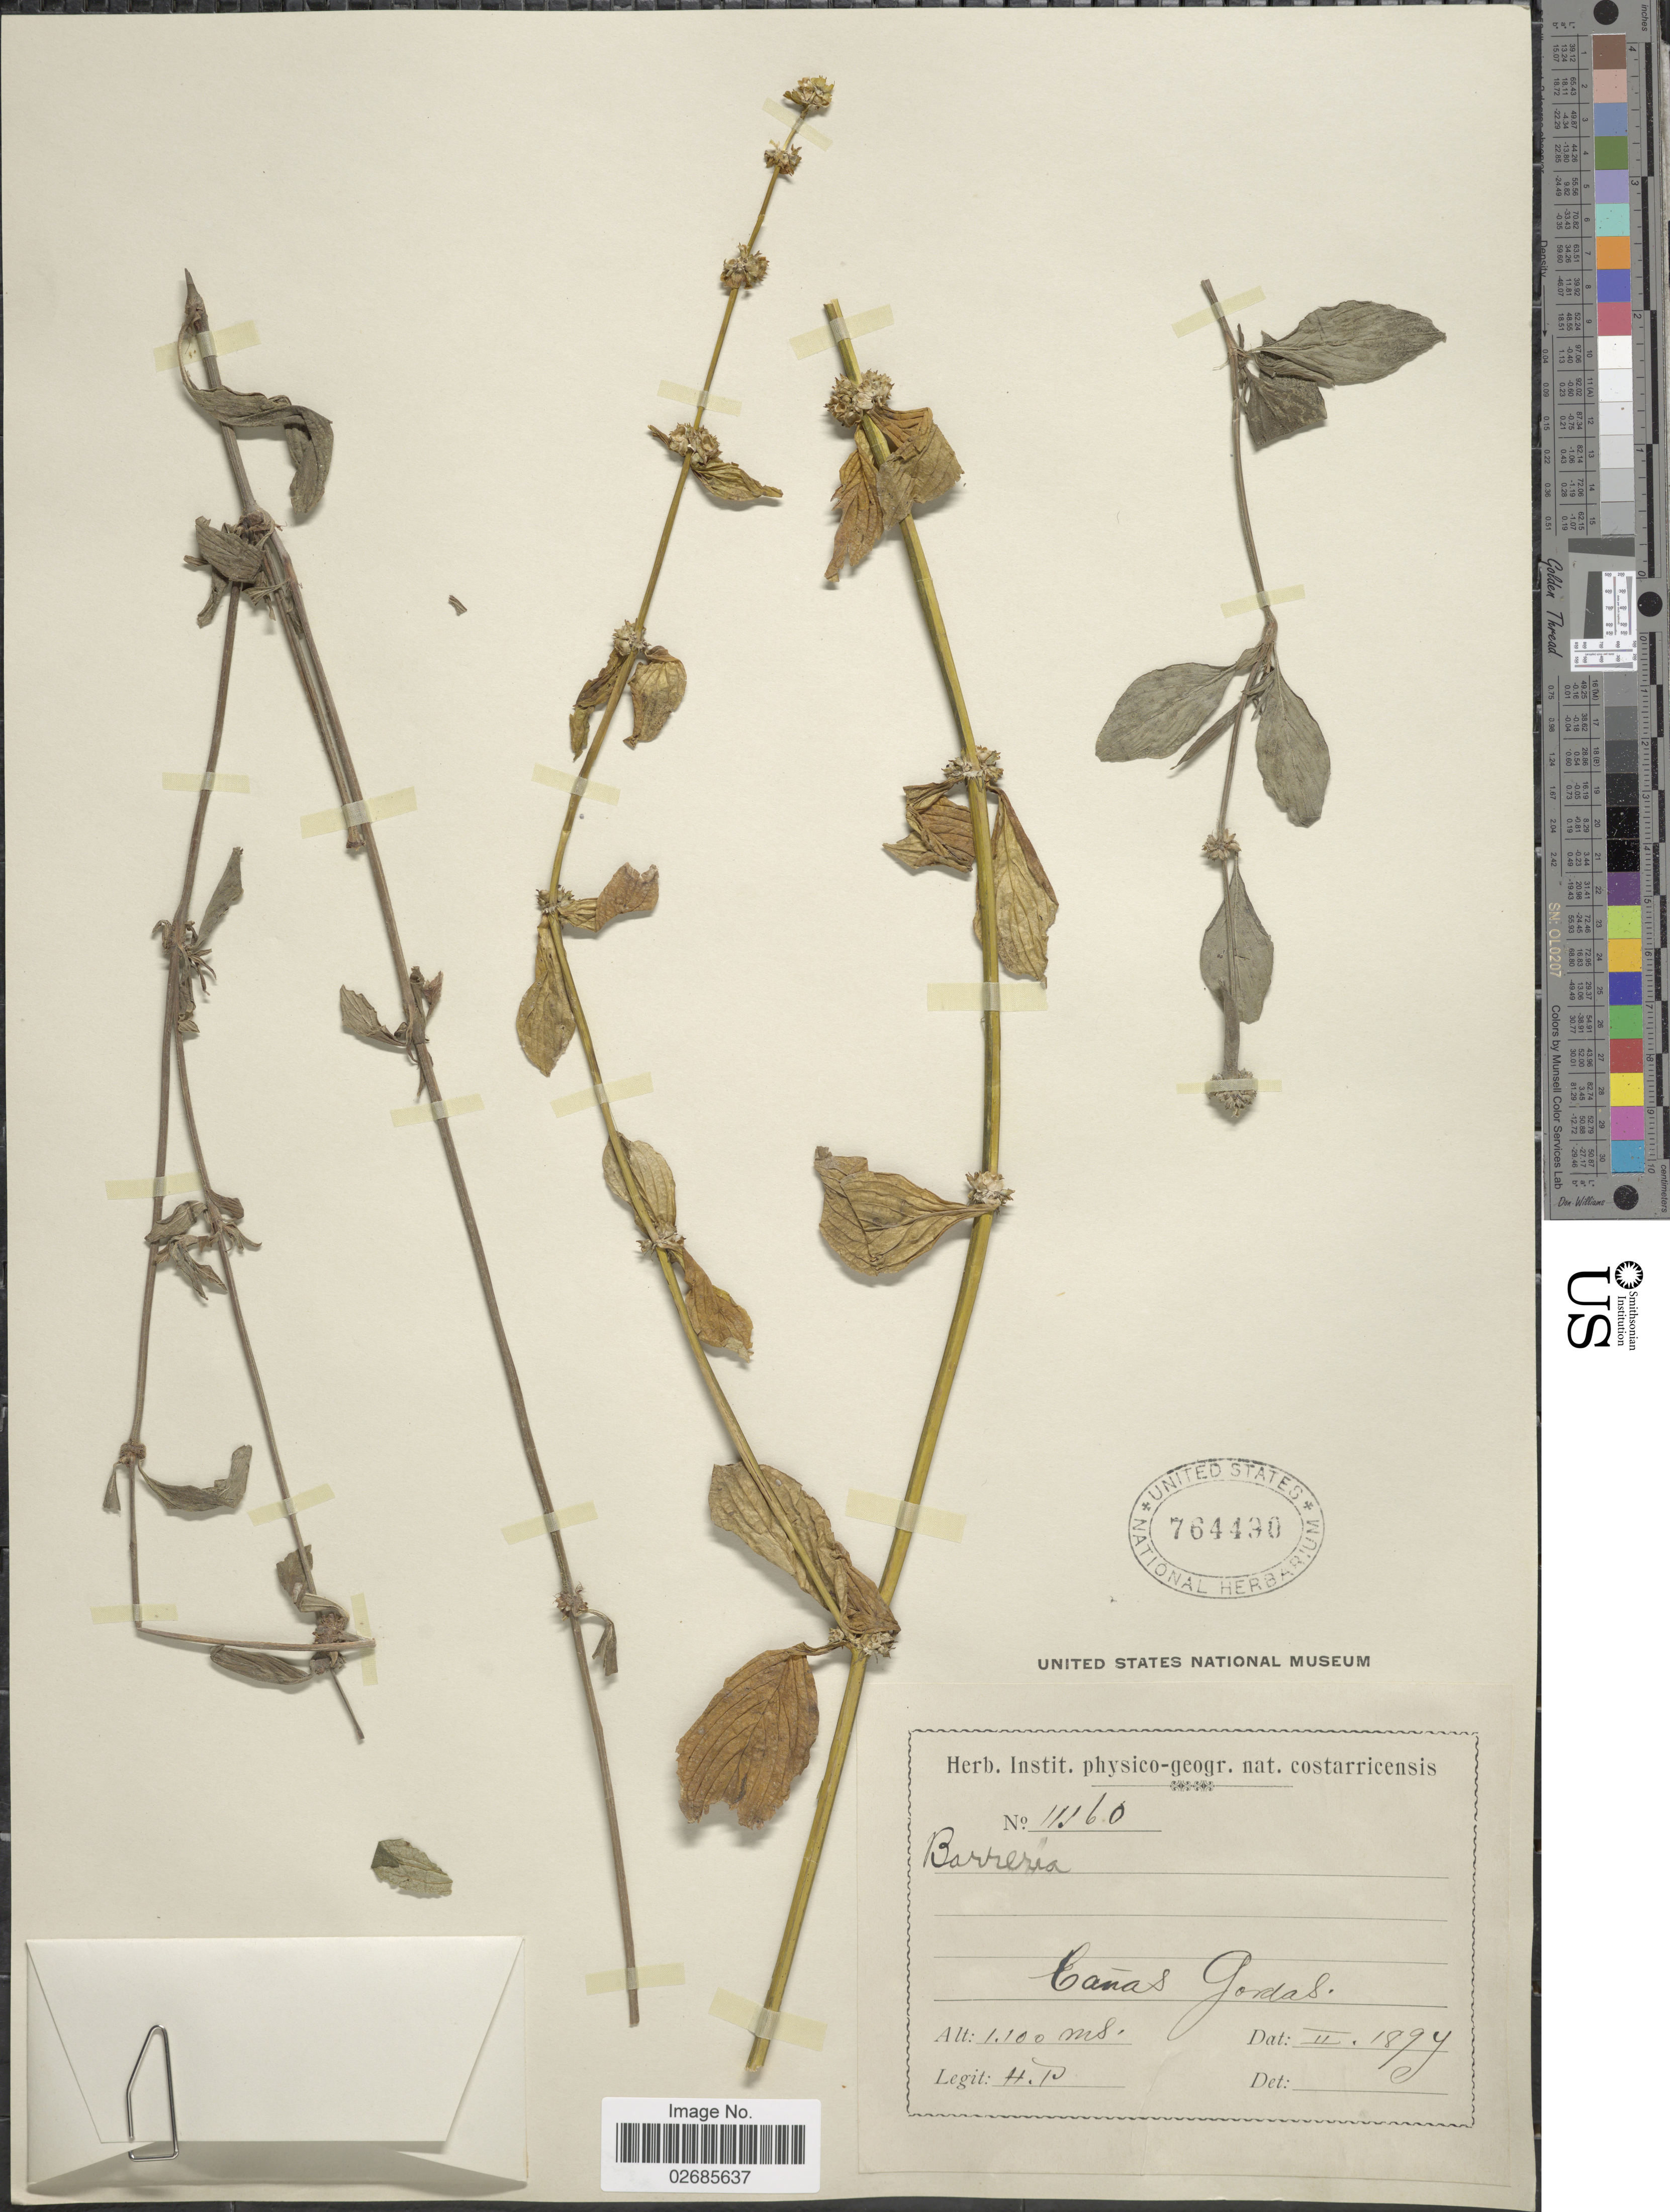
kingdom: Plantae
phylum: Tracheophyta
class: Magnoliopsida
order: Gentianales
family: Rubiaceae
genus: Borreria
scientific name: Borreria latifolia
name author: (Aubl.) K. Schum.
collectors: H. P.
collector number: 11160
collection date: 1897-02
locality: Cañas Gordas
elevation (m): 1100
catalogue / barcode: US 764490